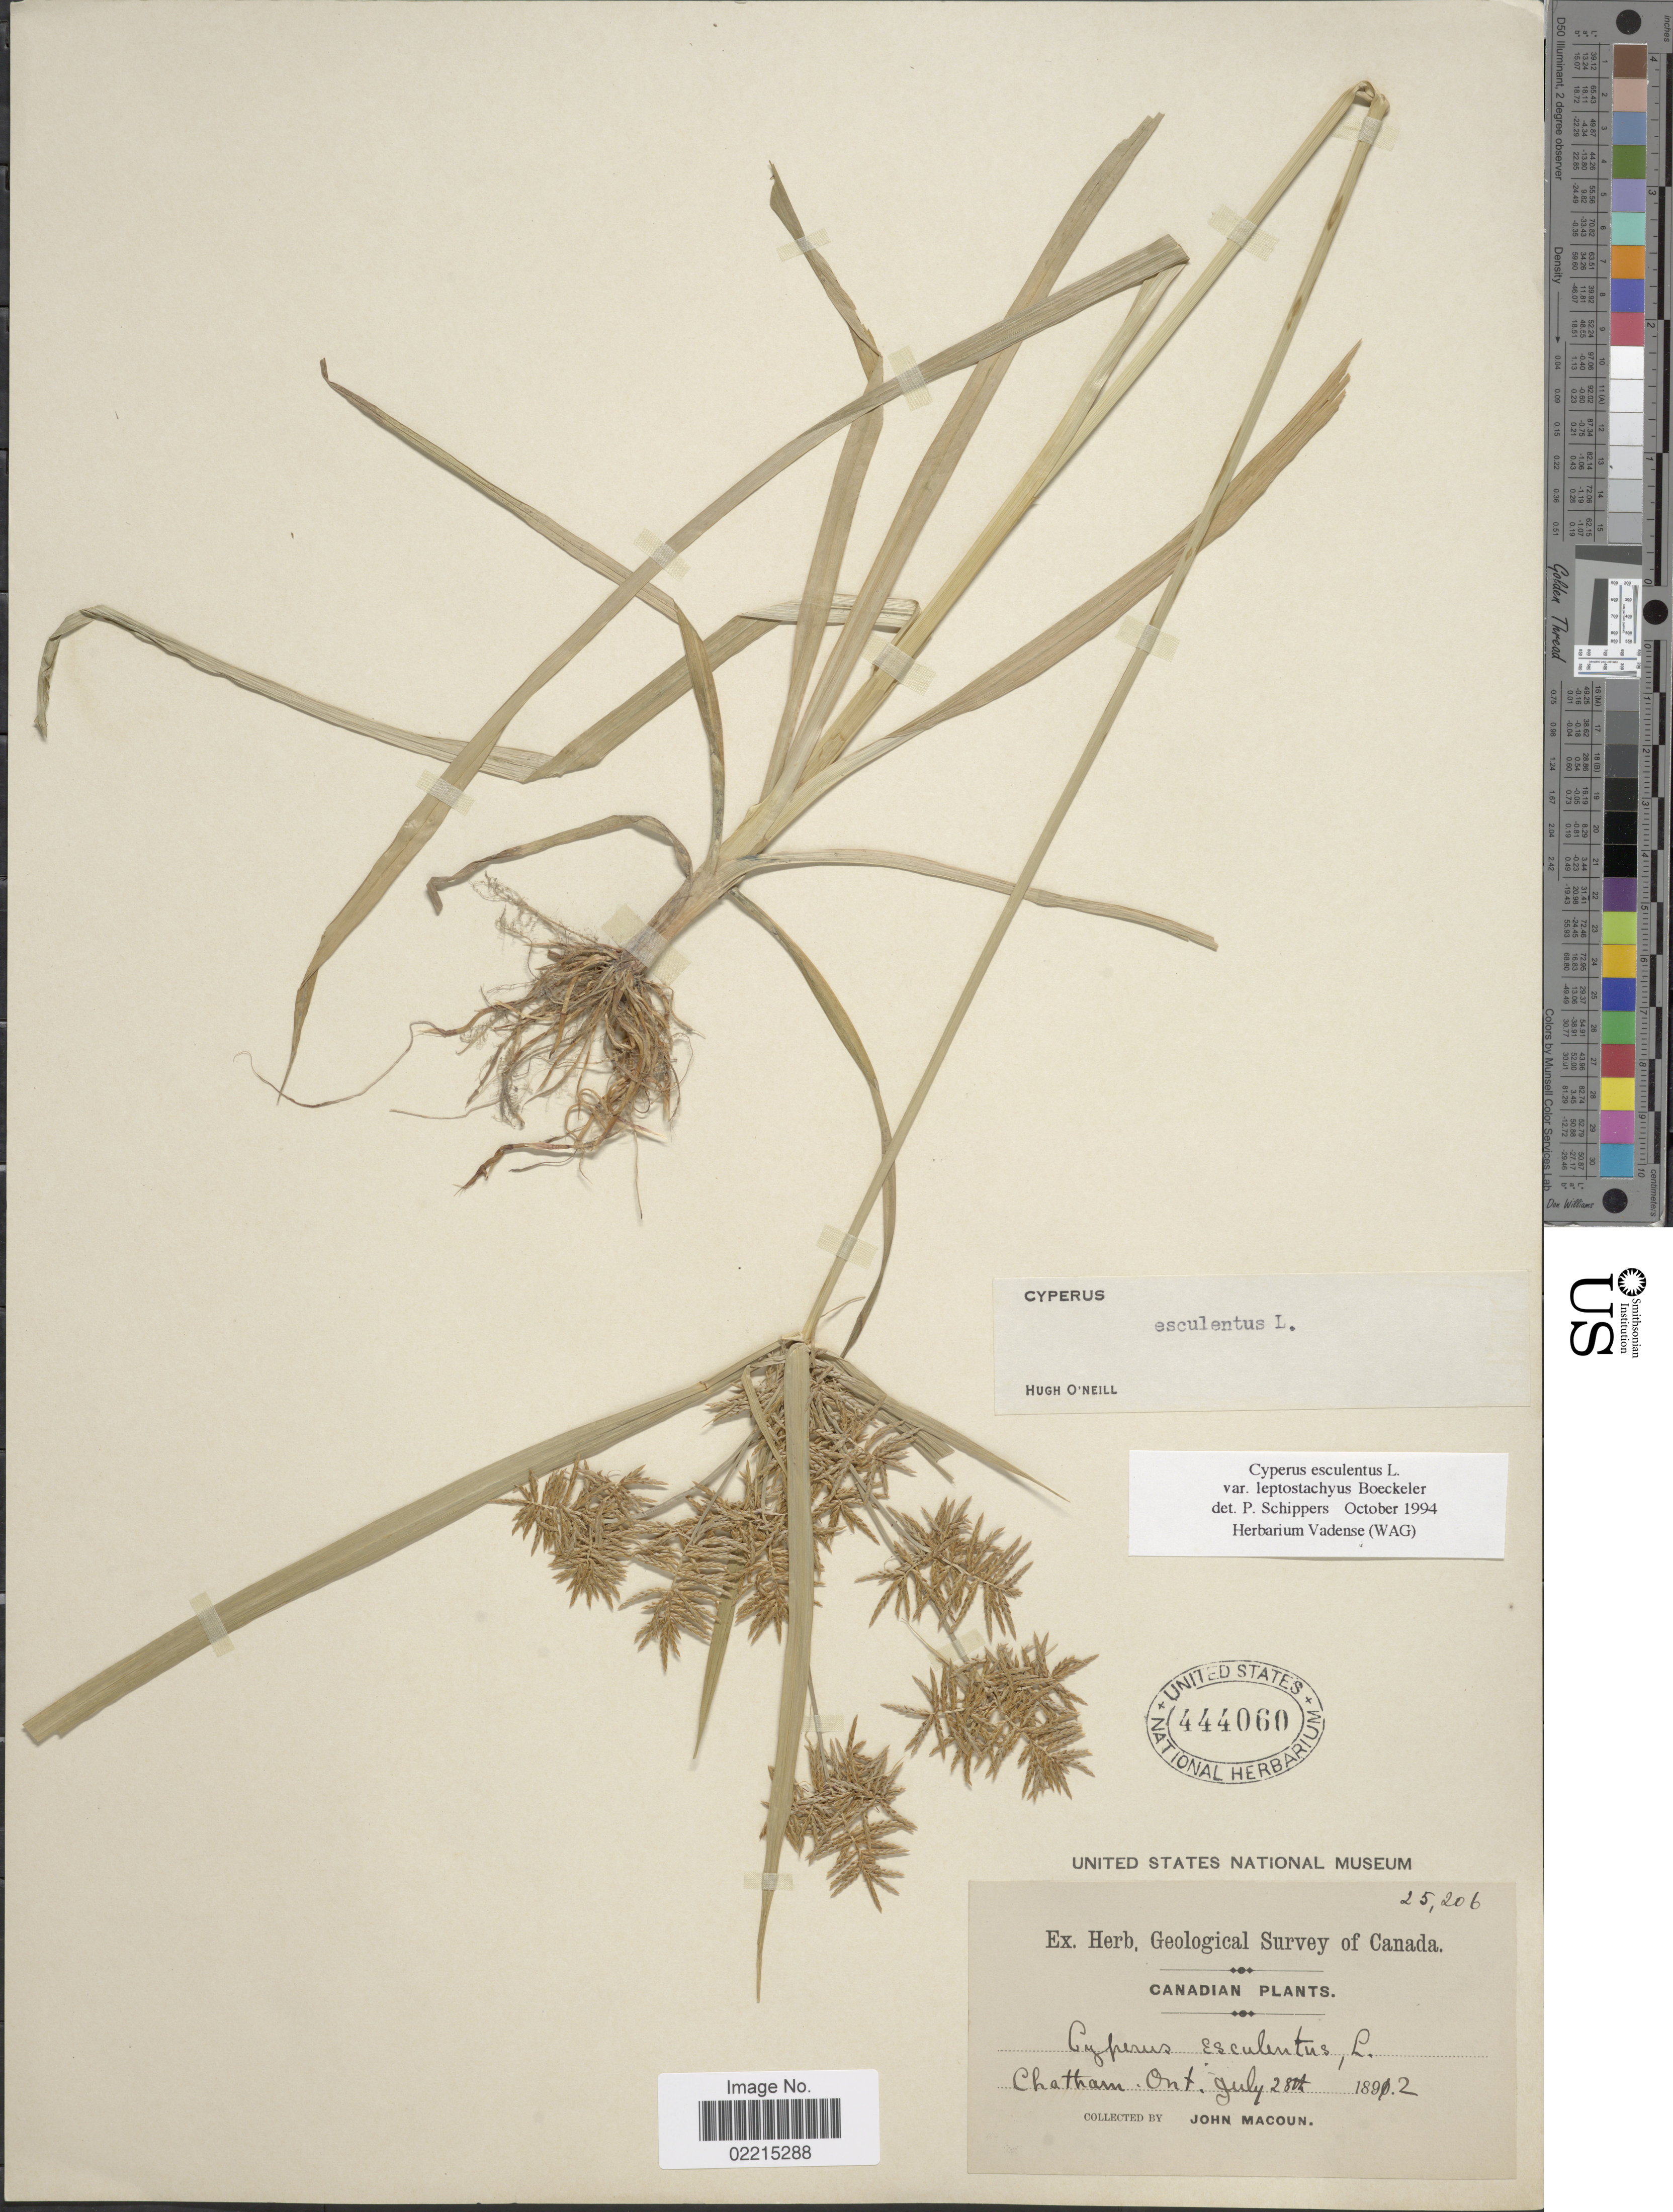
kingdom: Plantae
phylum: Tracheophyta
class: Liliopsida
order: Poales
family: Cyperaceae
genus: Cyperus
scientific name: Cyperus esculentus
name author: L.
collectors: J. Macoun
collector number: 25206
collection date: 1892-07-28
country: Canada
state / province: Ontario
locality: Chatham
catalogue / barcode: US 444060